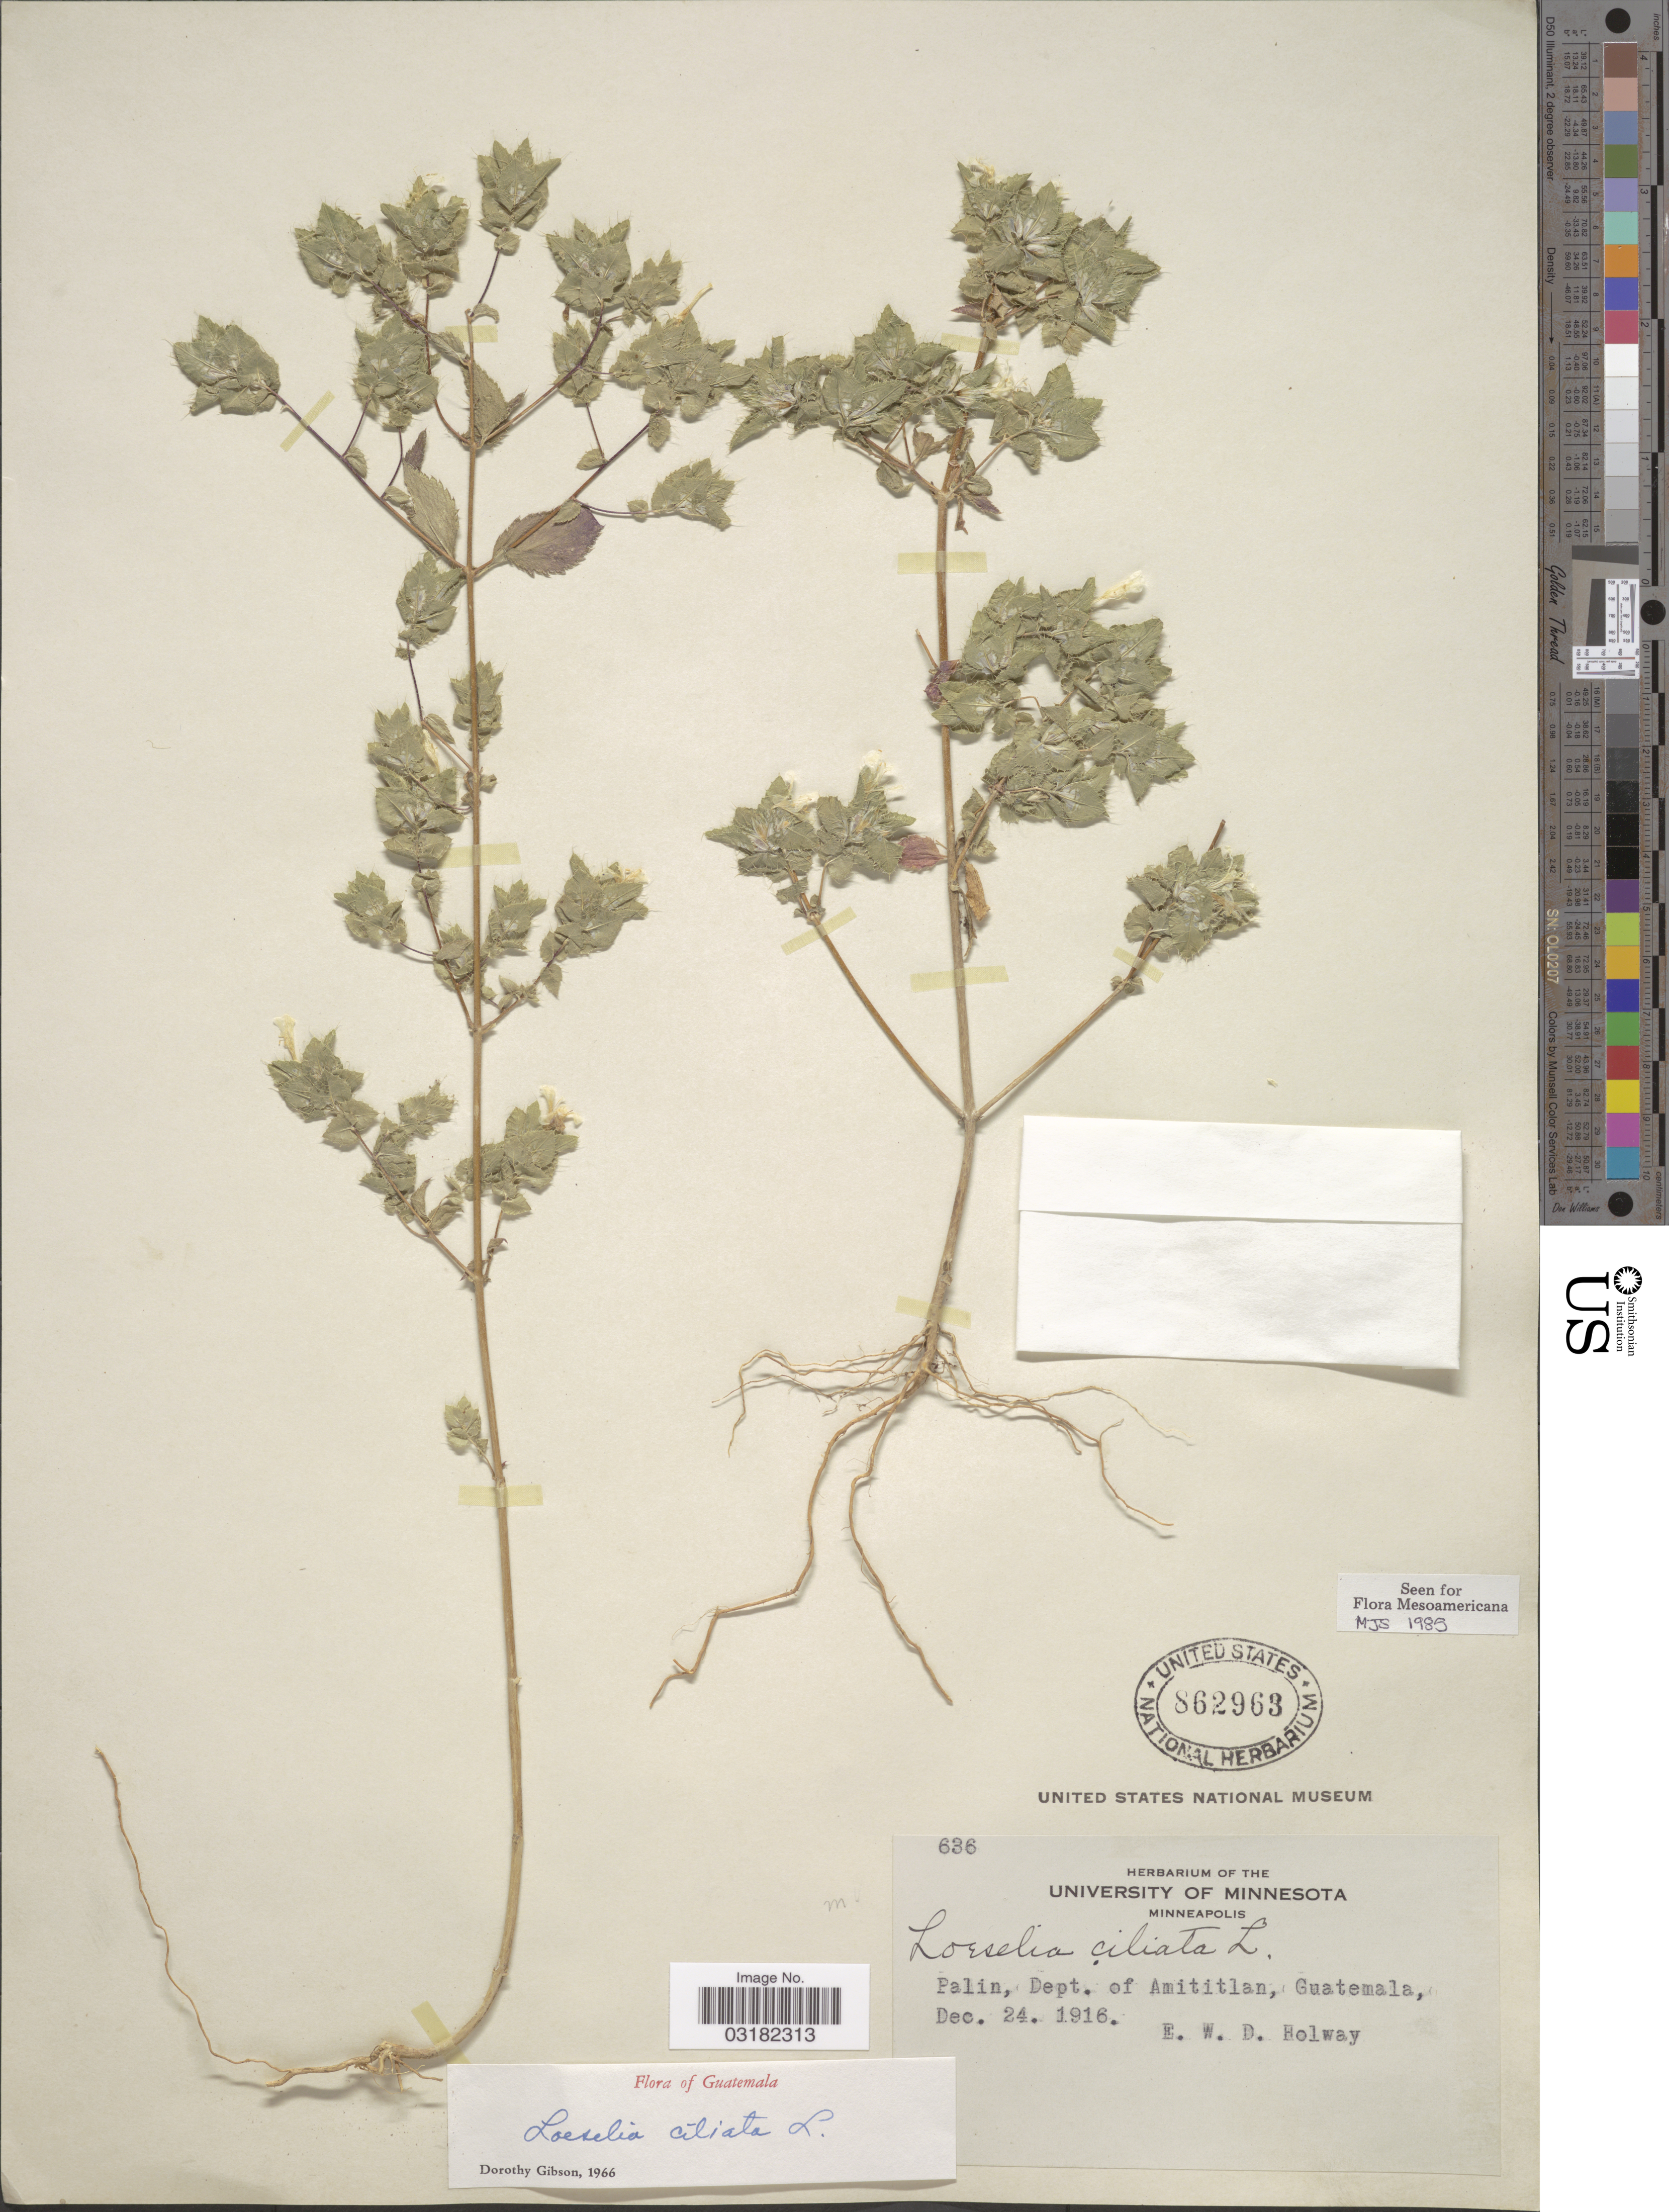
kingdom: Plantae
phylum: Tracheophyta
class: Magnoliopsida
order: Ericales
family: Polemoniaceae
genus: Loeselia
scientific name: Loeselia ciliata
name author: L.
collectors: E. W. D. Holway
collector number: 636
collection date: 1916-12-24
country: Guatemala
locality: Palin, Dept. of Amititlan.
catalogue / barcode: US 862963